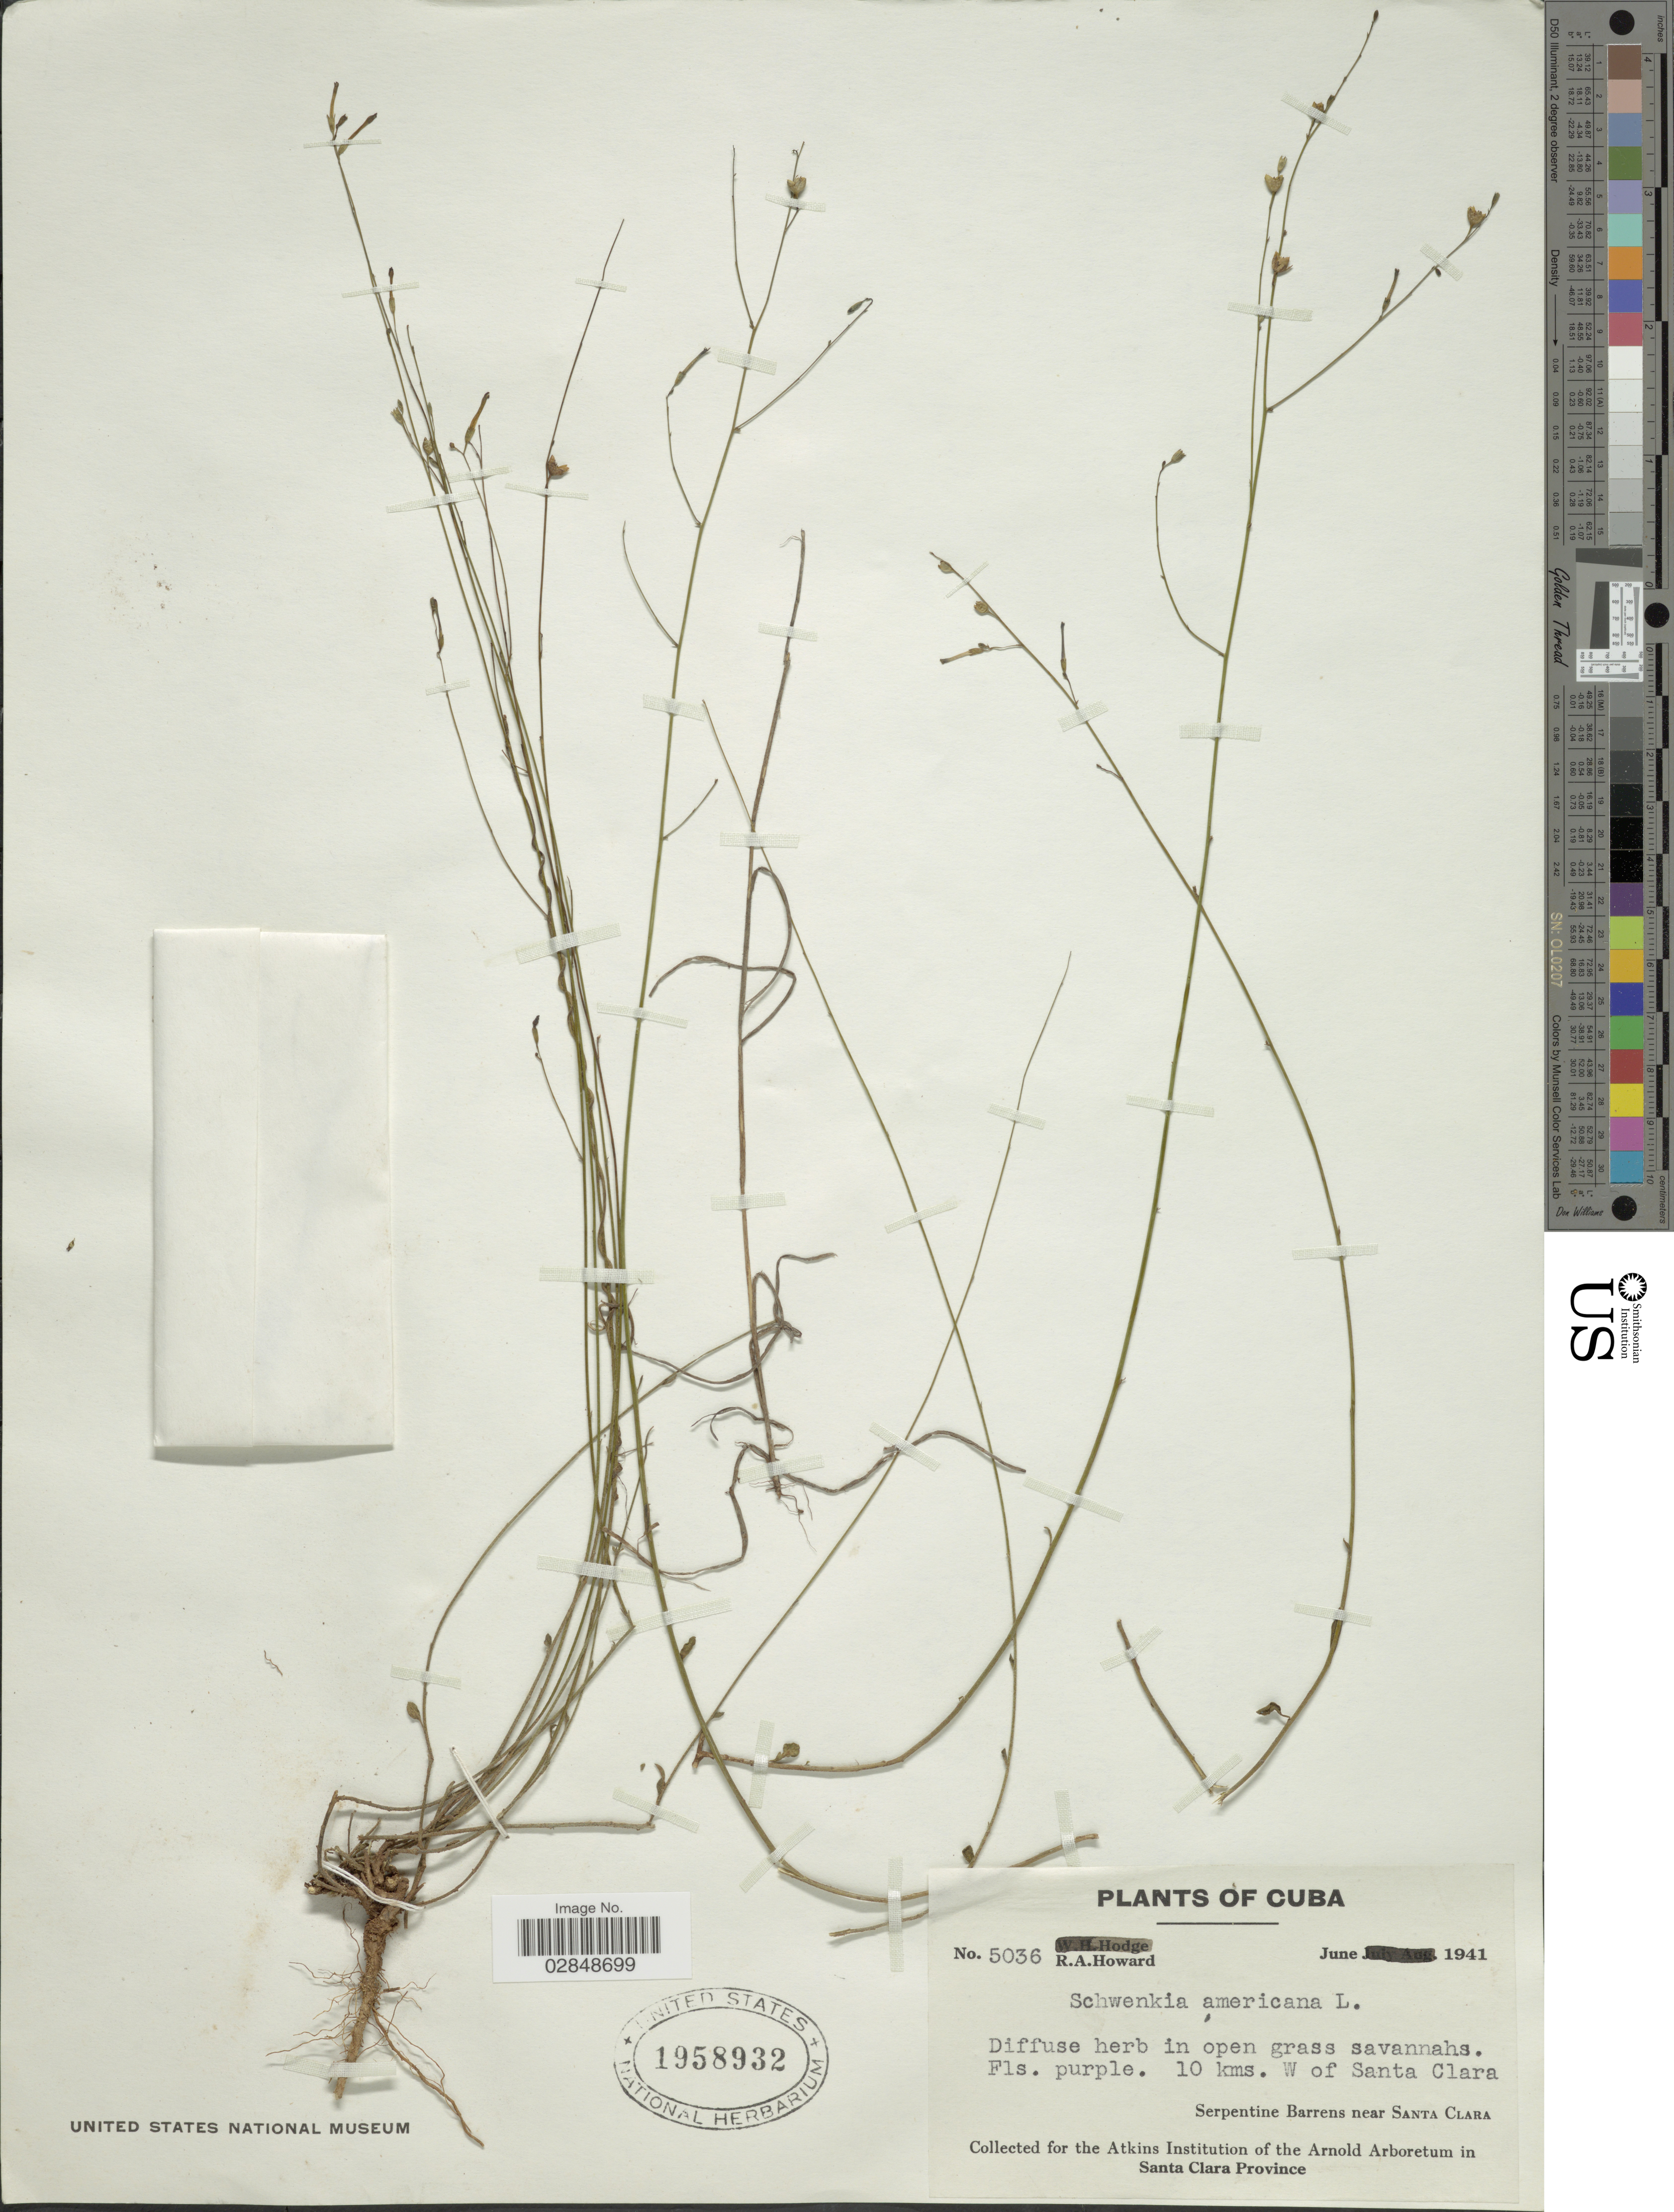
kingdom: Plantae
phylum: Tracheophyta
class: Magnoliopsida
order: Solanales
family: Solanaceae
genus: Schwenckia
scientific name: Schwenckia americana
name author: L.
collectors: R. A. Howard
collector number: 5036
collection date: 1941-06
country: Cuba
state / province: Las Villas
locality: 10 kms. W of Santa Clara. Serpentine Barrens near Santa Clara. Santa Clara Province.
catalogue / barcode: US 1958932